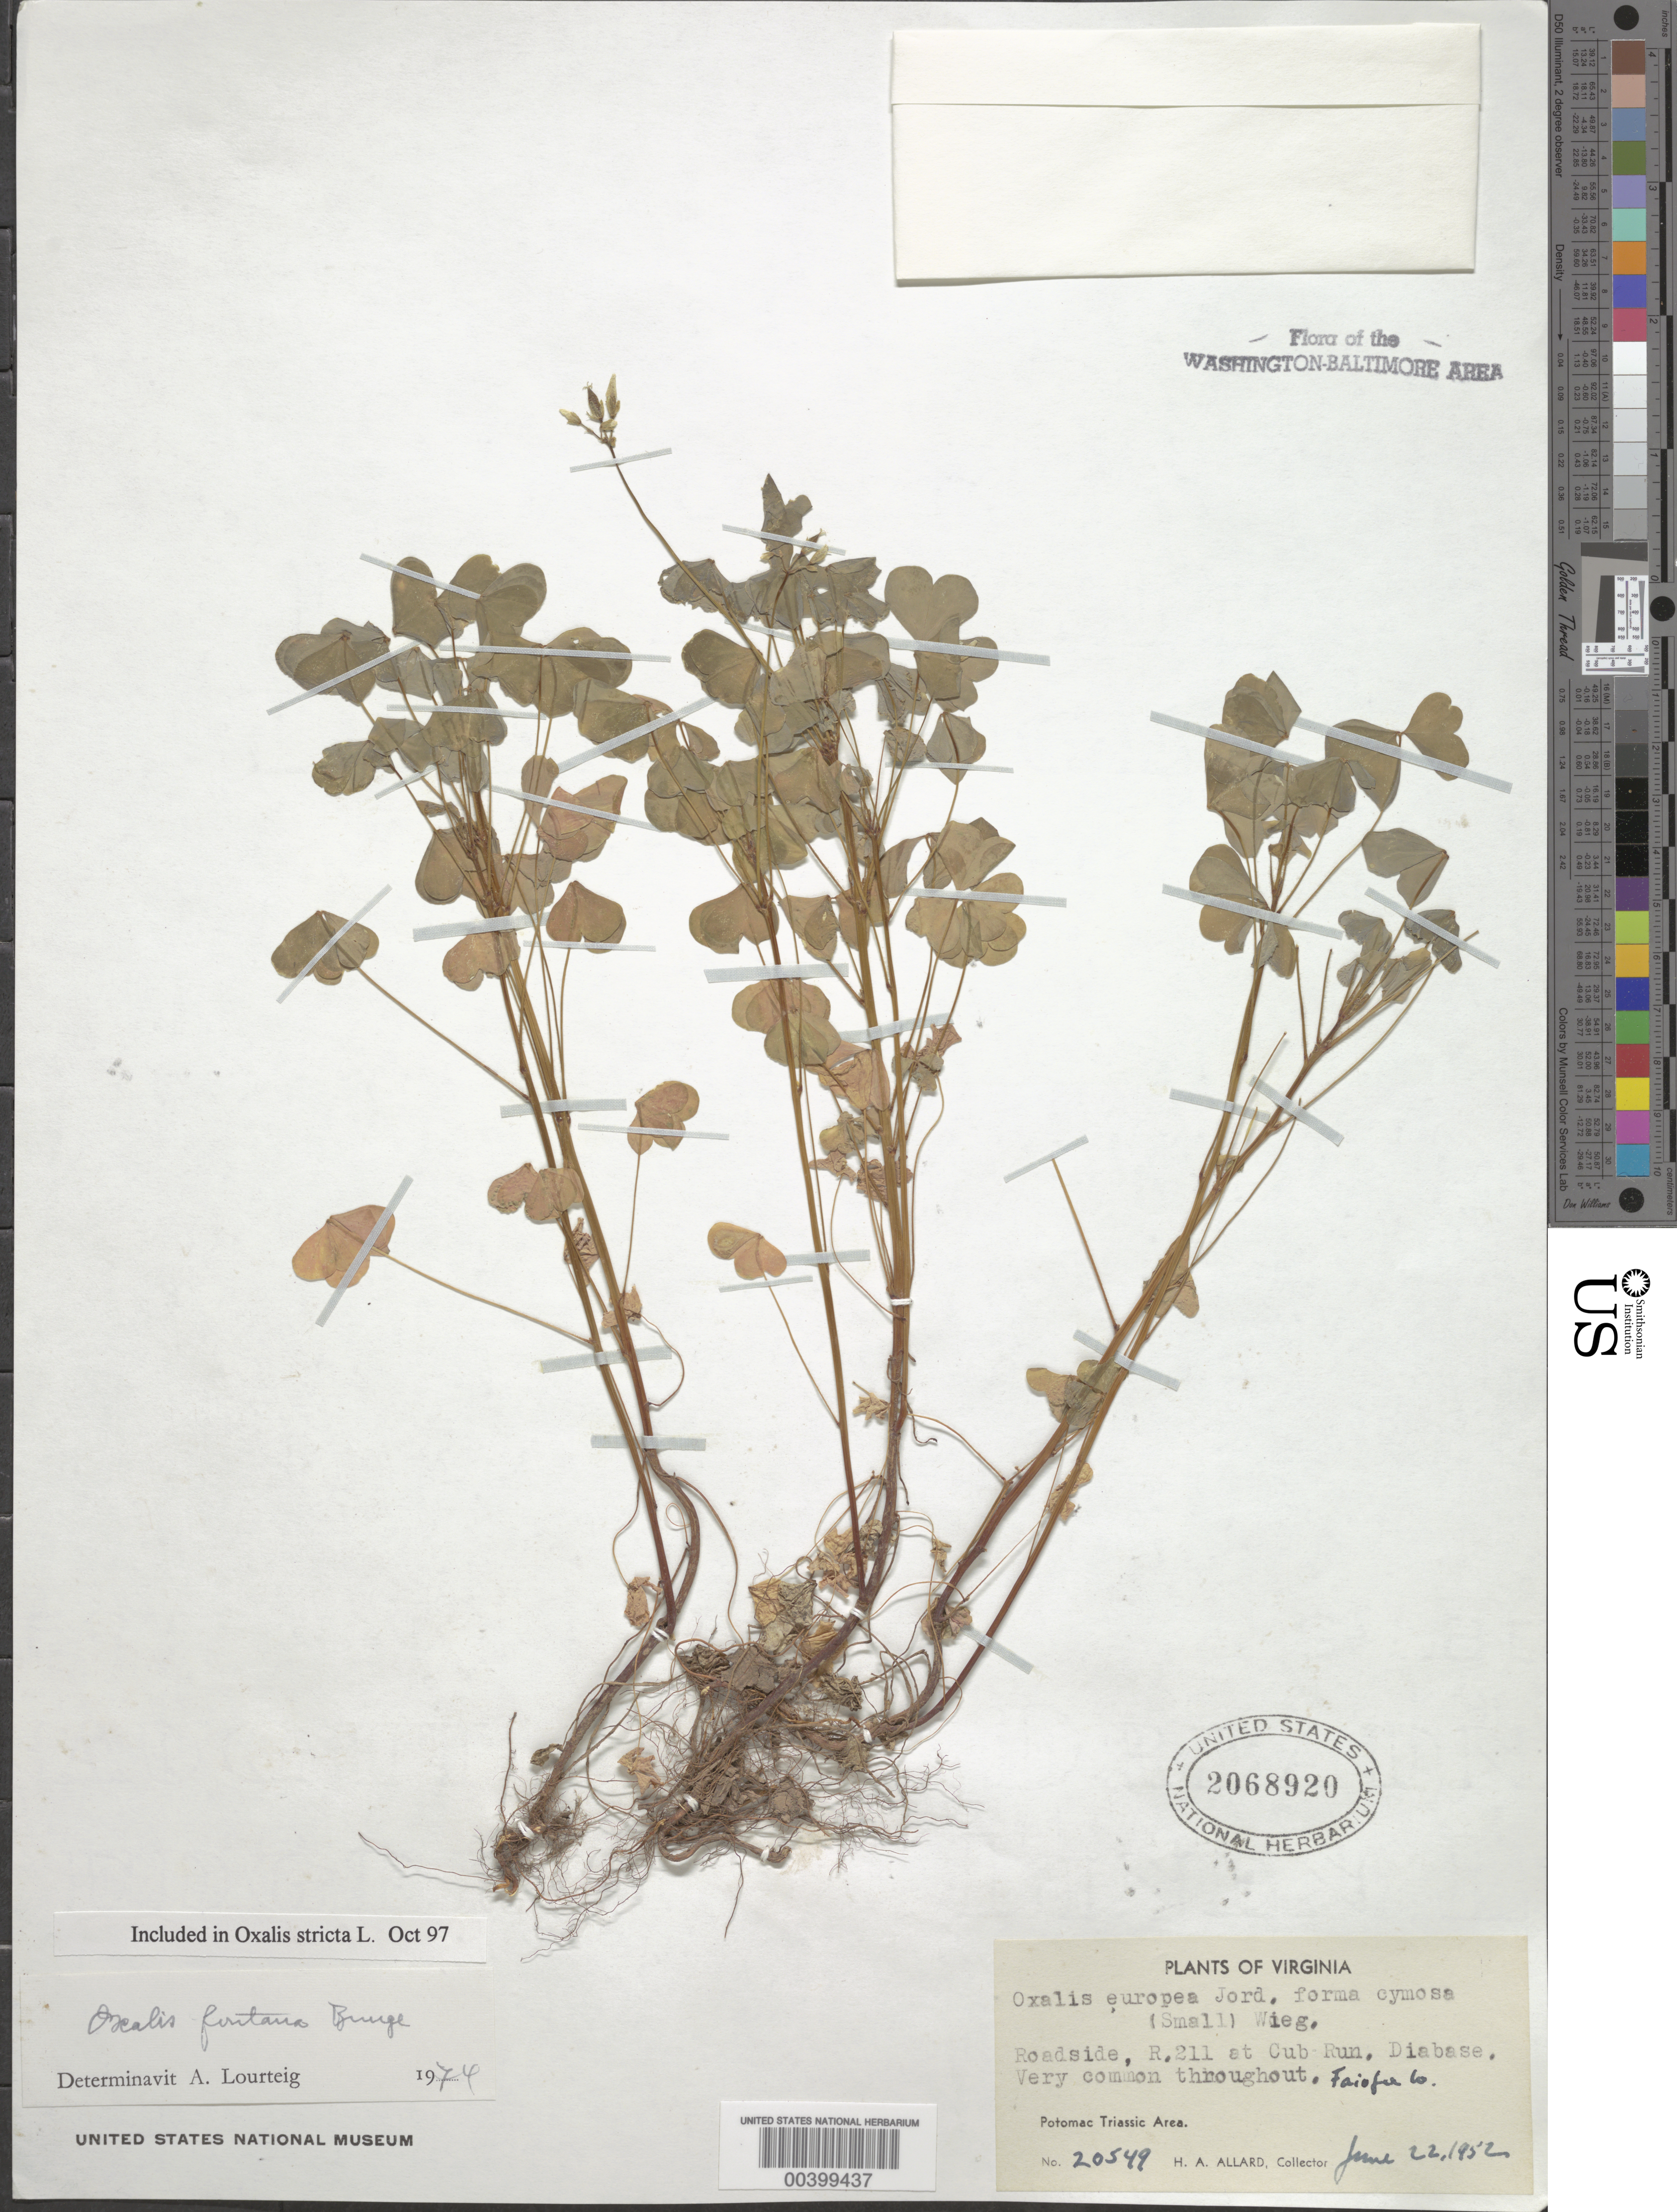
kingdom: Plantae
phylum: Tracheophyta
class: Magnoliopsida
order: Oxalidales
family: Oxalidaceae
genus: Oxalis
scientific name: Oxalis stricta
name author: L.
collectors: H. A. Allard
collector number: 20549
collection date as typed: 22 Jun 1952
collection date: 1952-06-22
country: United States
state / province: Virginia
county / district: Fairfax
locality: Cub Run, Route 211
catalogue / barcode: US 2068920